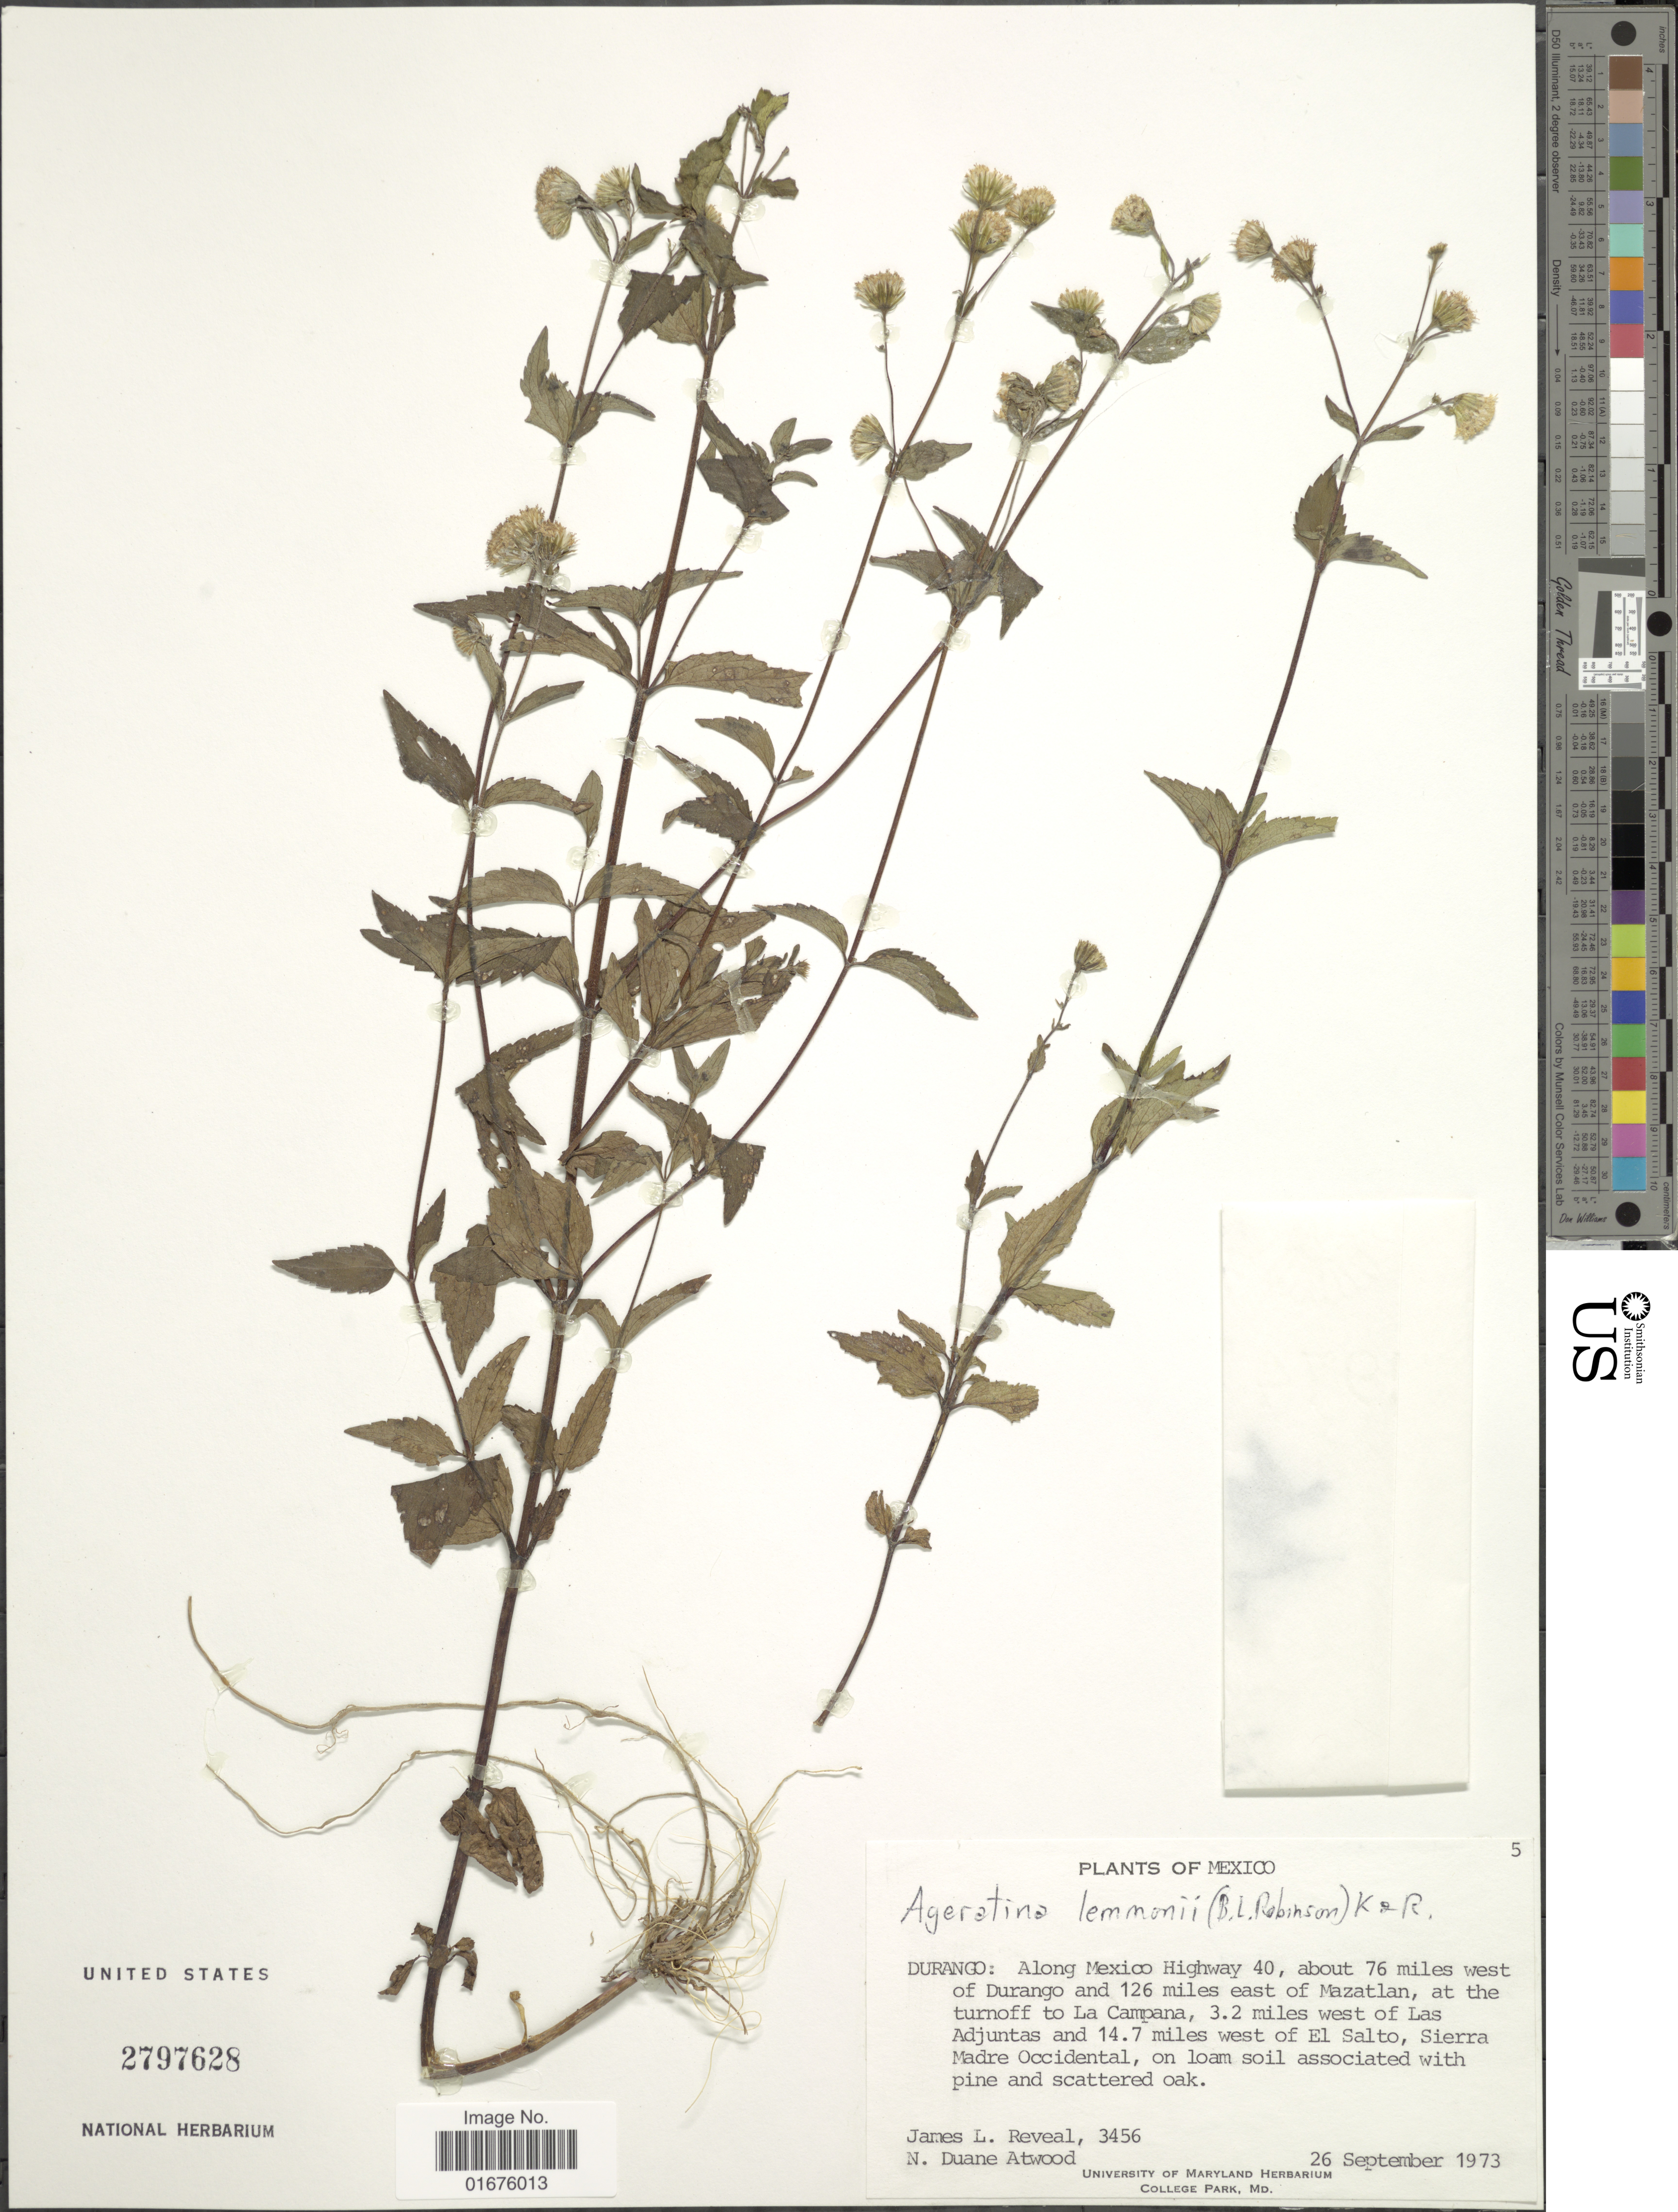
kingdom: Plantae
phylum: Tracheophyta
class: Magnoliopsida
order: Asterales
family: Asteraceae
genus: Ageratina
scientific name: Ageratina lemmonii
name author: (B.L. Rob.) R.M. King & H. Rob.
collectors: J. L. Reveal & N. Atwood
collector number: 3456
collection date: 1973-09-26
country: Mexico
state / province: Durango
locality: Along Mexico Highway 40,about 70 miles west of Durango and 126 miles east of Mazatlan, at the turnoff to La Campana, 3.2 miles west of Las Adjuntas and 14.7 miles west of El Salto, Sierra Madre Occidental, on loam soil associated with pine and scattered oak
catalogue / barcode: US 2797628